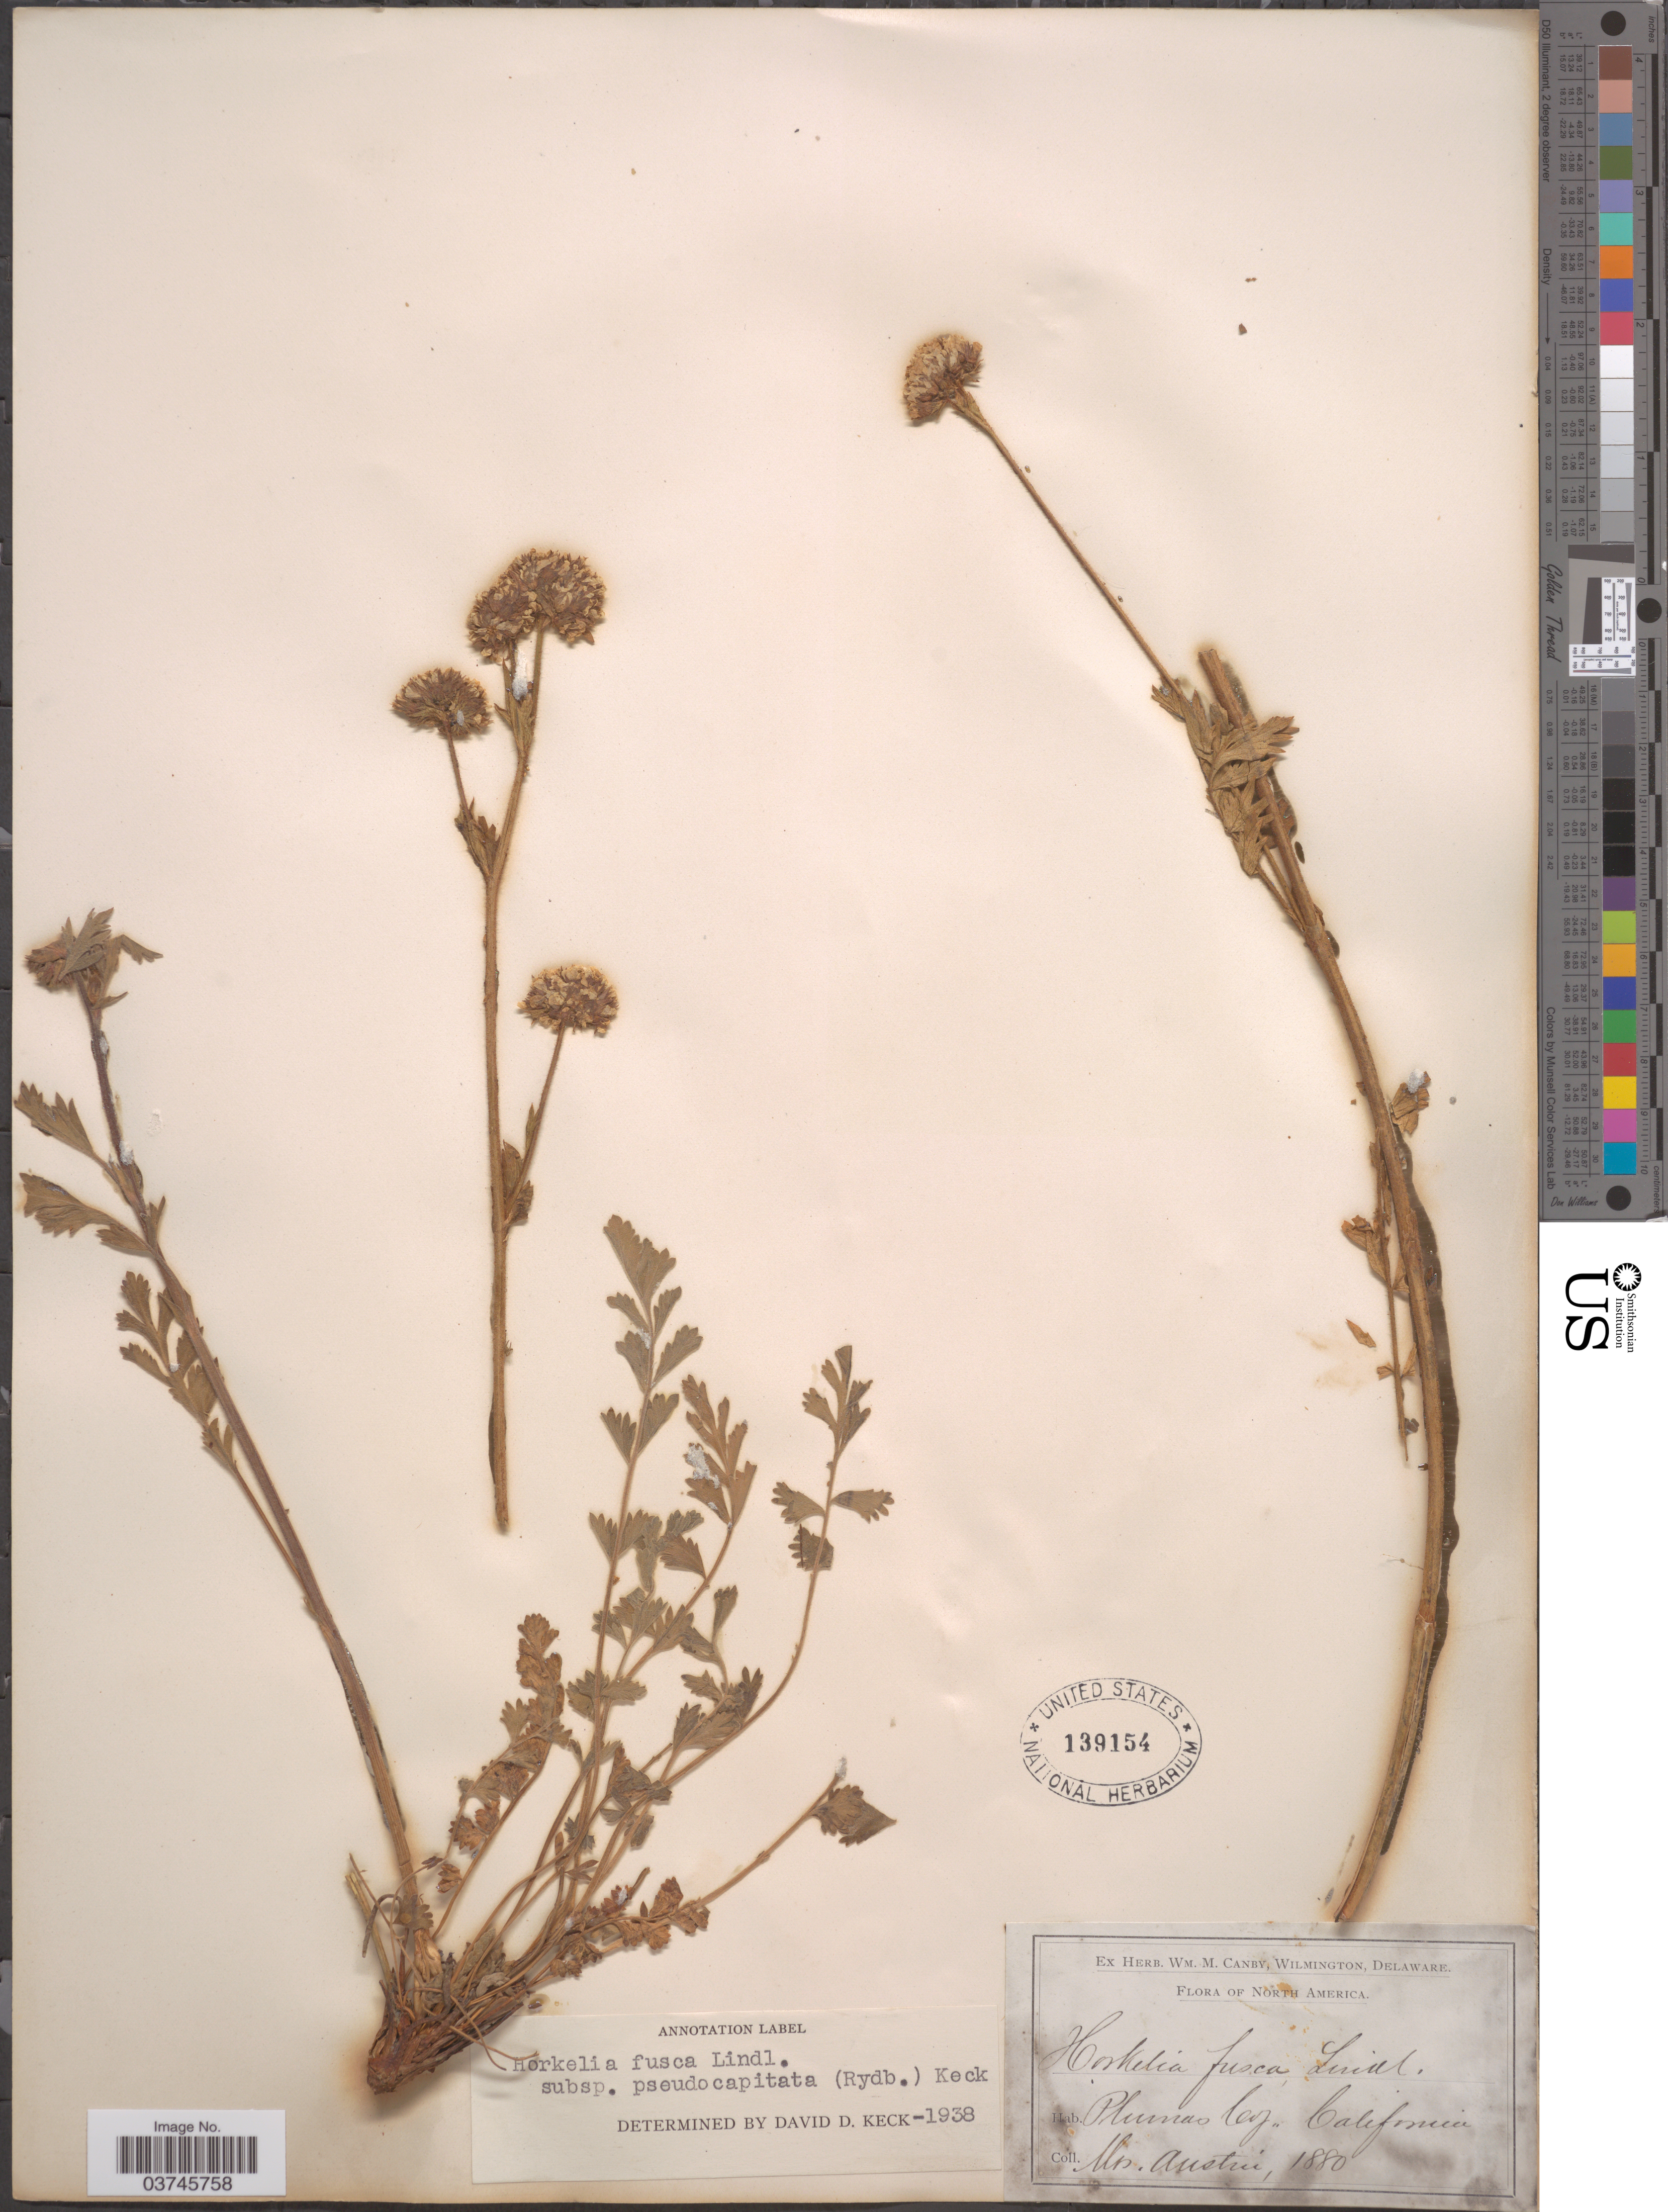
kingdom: Plantae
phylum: Tracheophyta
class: Magnoliopsida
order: Rosales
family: Rosaceae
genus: Potentilla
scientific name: Potentilla douglasii var. pseudocapitata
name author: (Rydb. ex Howell) Jeps.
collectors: Austin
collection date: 1880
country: United States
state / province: California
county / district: Plumas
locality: Plumas co.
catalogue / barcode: US 139154